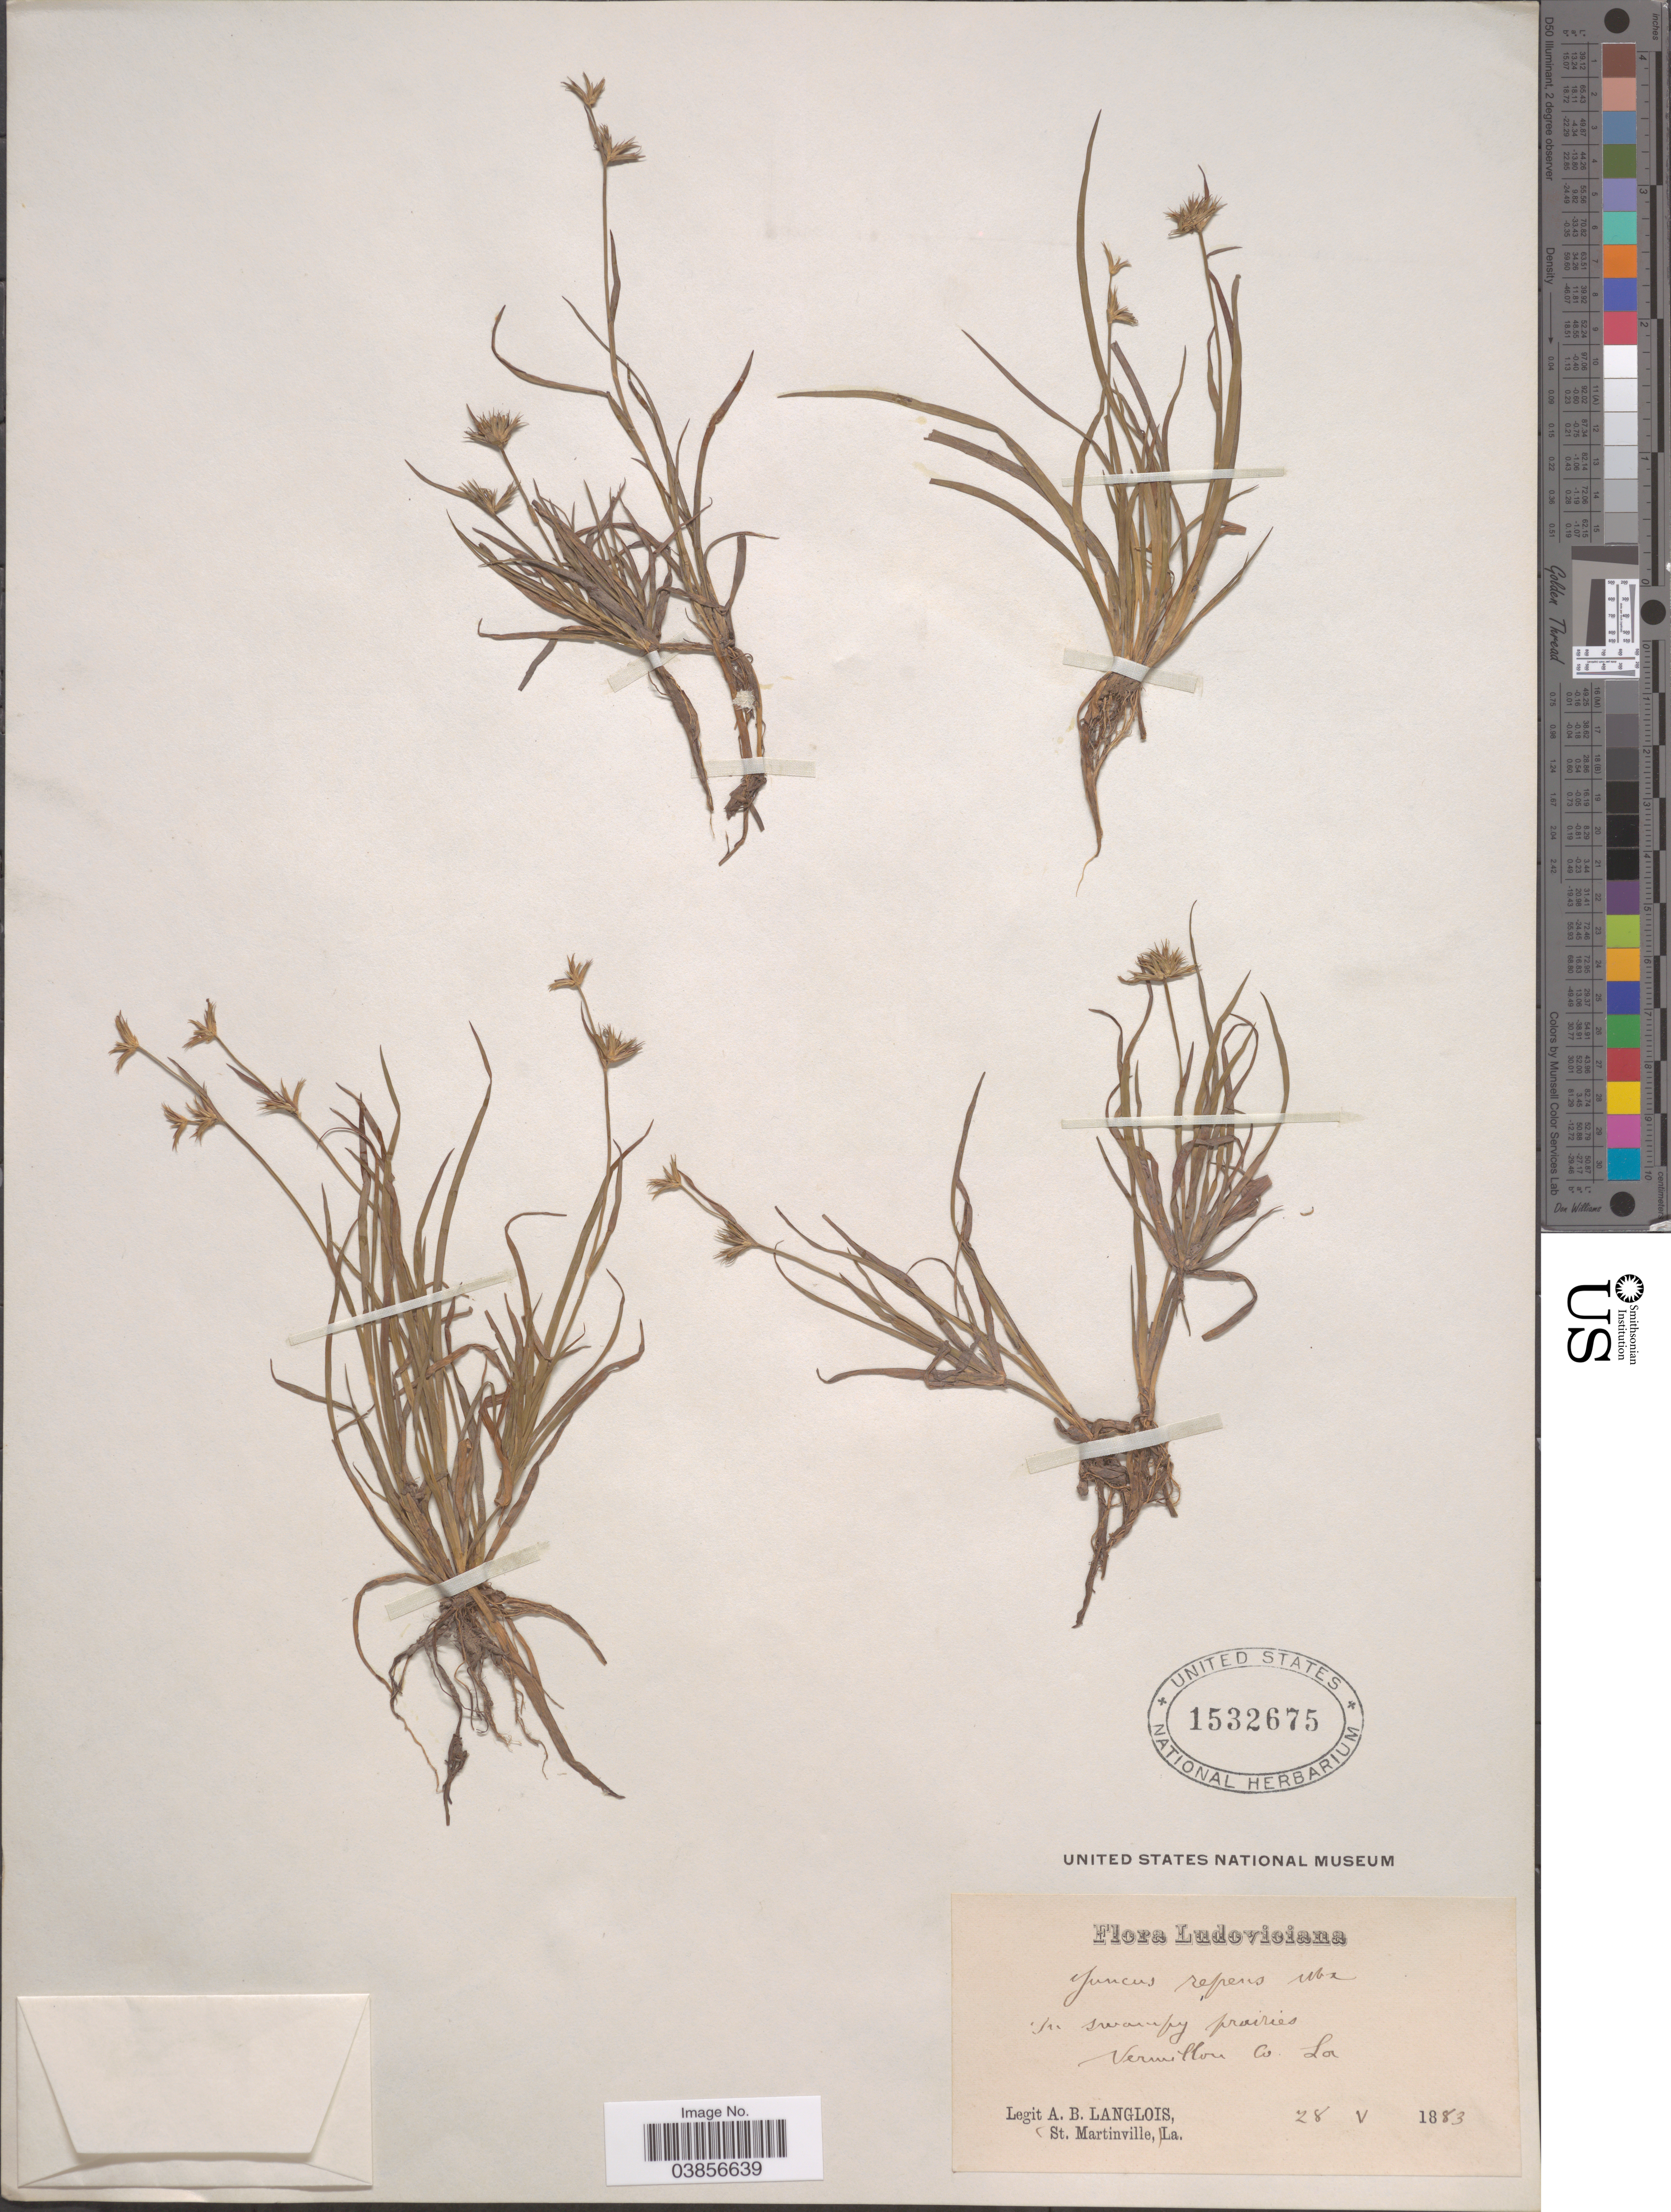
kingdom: Plantae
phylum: Tracheophyta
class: Liliopsida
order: Poales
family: Juncaceae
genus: Juncus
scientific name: Juncus repens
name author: Michx.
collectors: A. Langlois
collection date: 1883-05-28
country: United States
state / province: Louisiana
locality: Ludoviciana. Vermillon Co.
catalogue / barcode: US 1532675